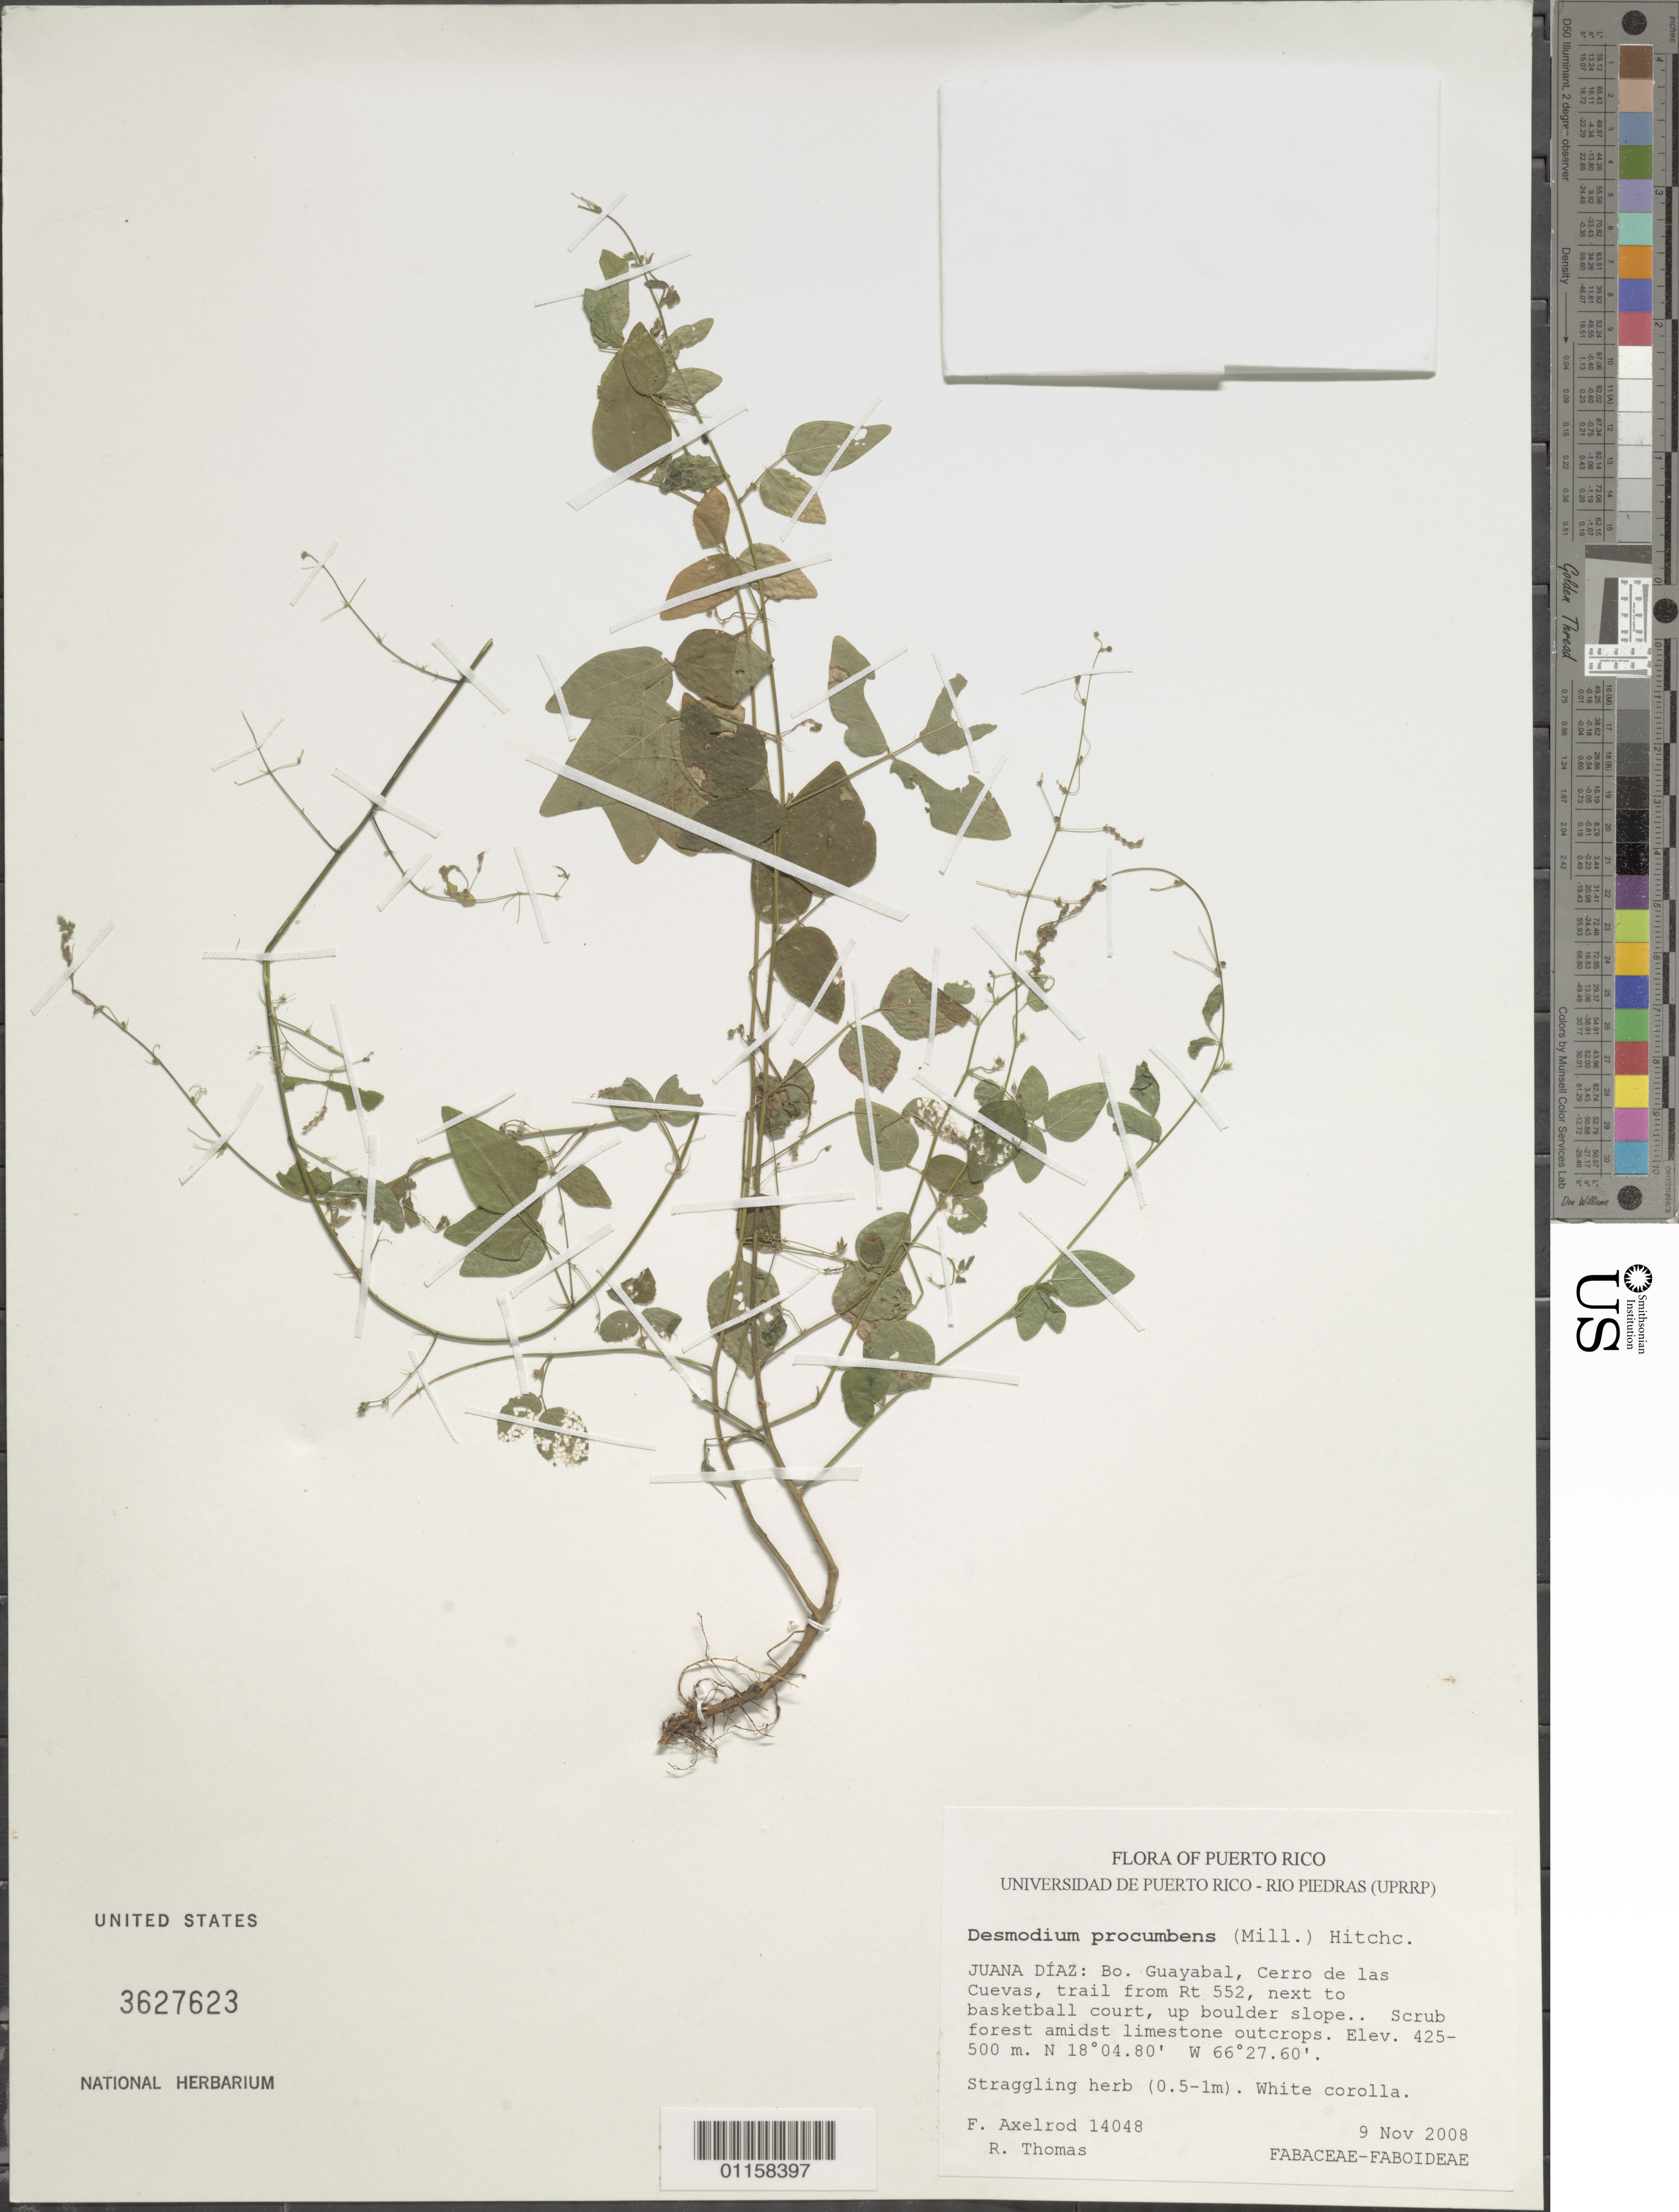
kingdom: Plantae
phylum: Tracheophyta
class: Magnoliopsida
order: Fabales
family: Fabaceae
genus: Desmodium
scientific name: Desmodium procumbens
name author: (Mill.) Hitchc.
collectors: F. S. Axelrod & R. Thomas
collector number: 14048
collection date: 2008-11-09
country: Puerto Rico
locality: Juana Díaz. Bo. Guayabal, Cerro de las Cuevas, trail from Rt. 552, next to basketball court, up boulder slope.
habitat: Scrub forest amidst limestone outcrops.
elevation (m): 425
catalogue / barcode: US 3627623